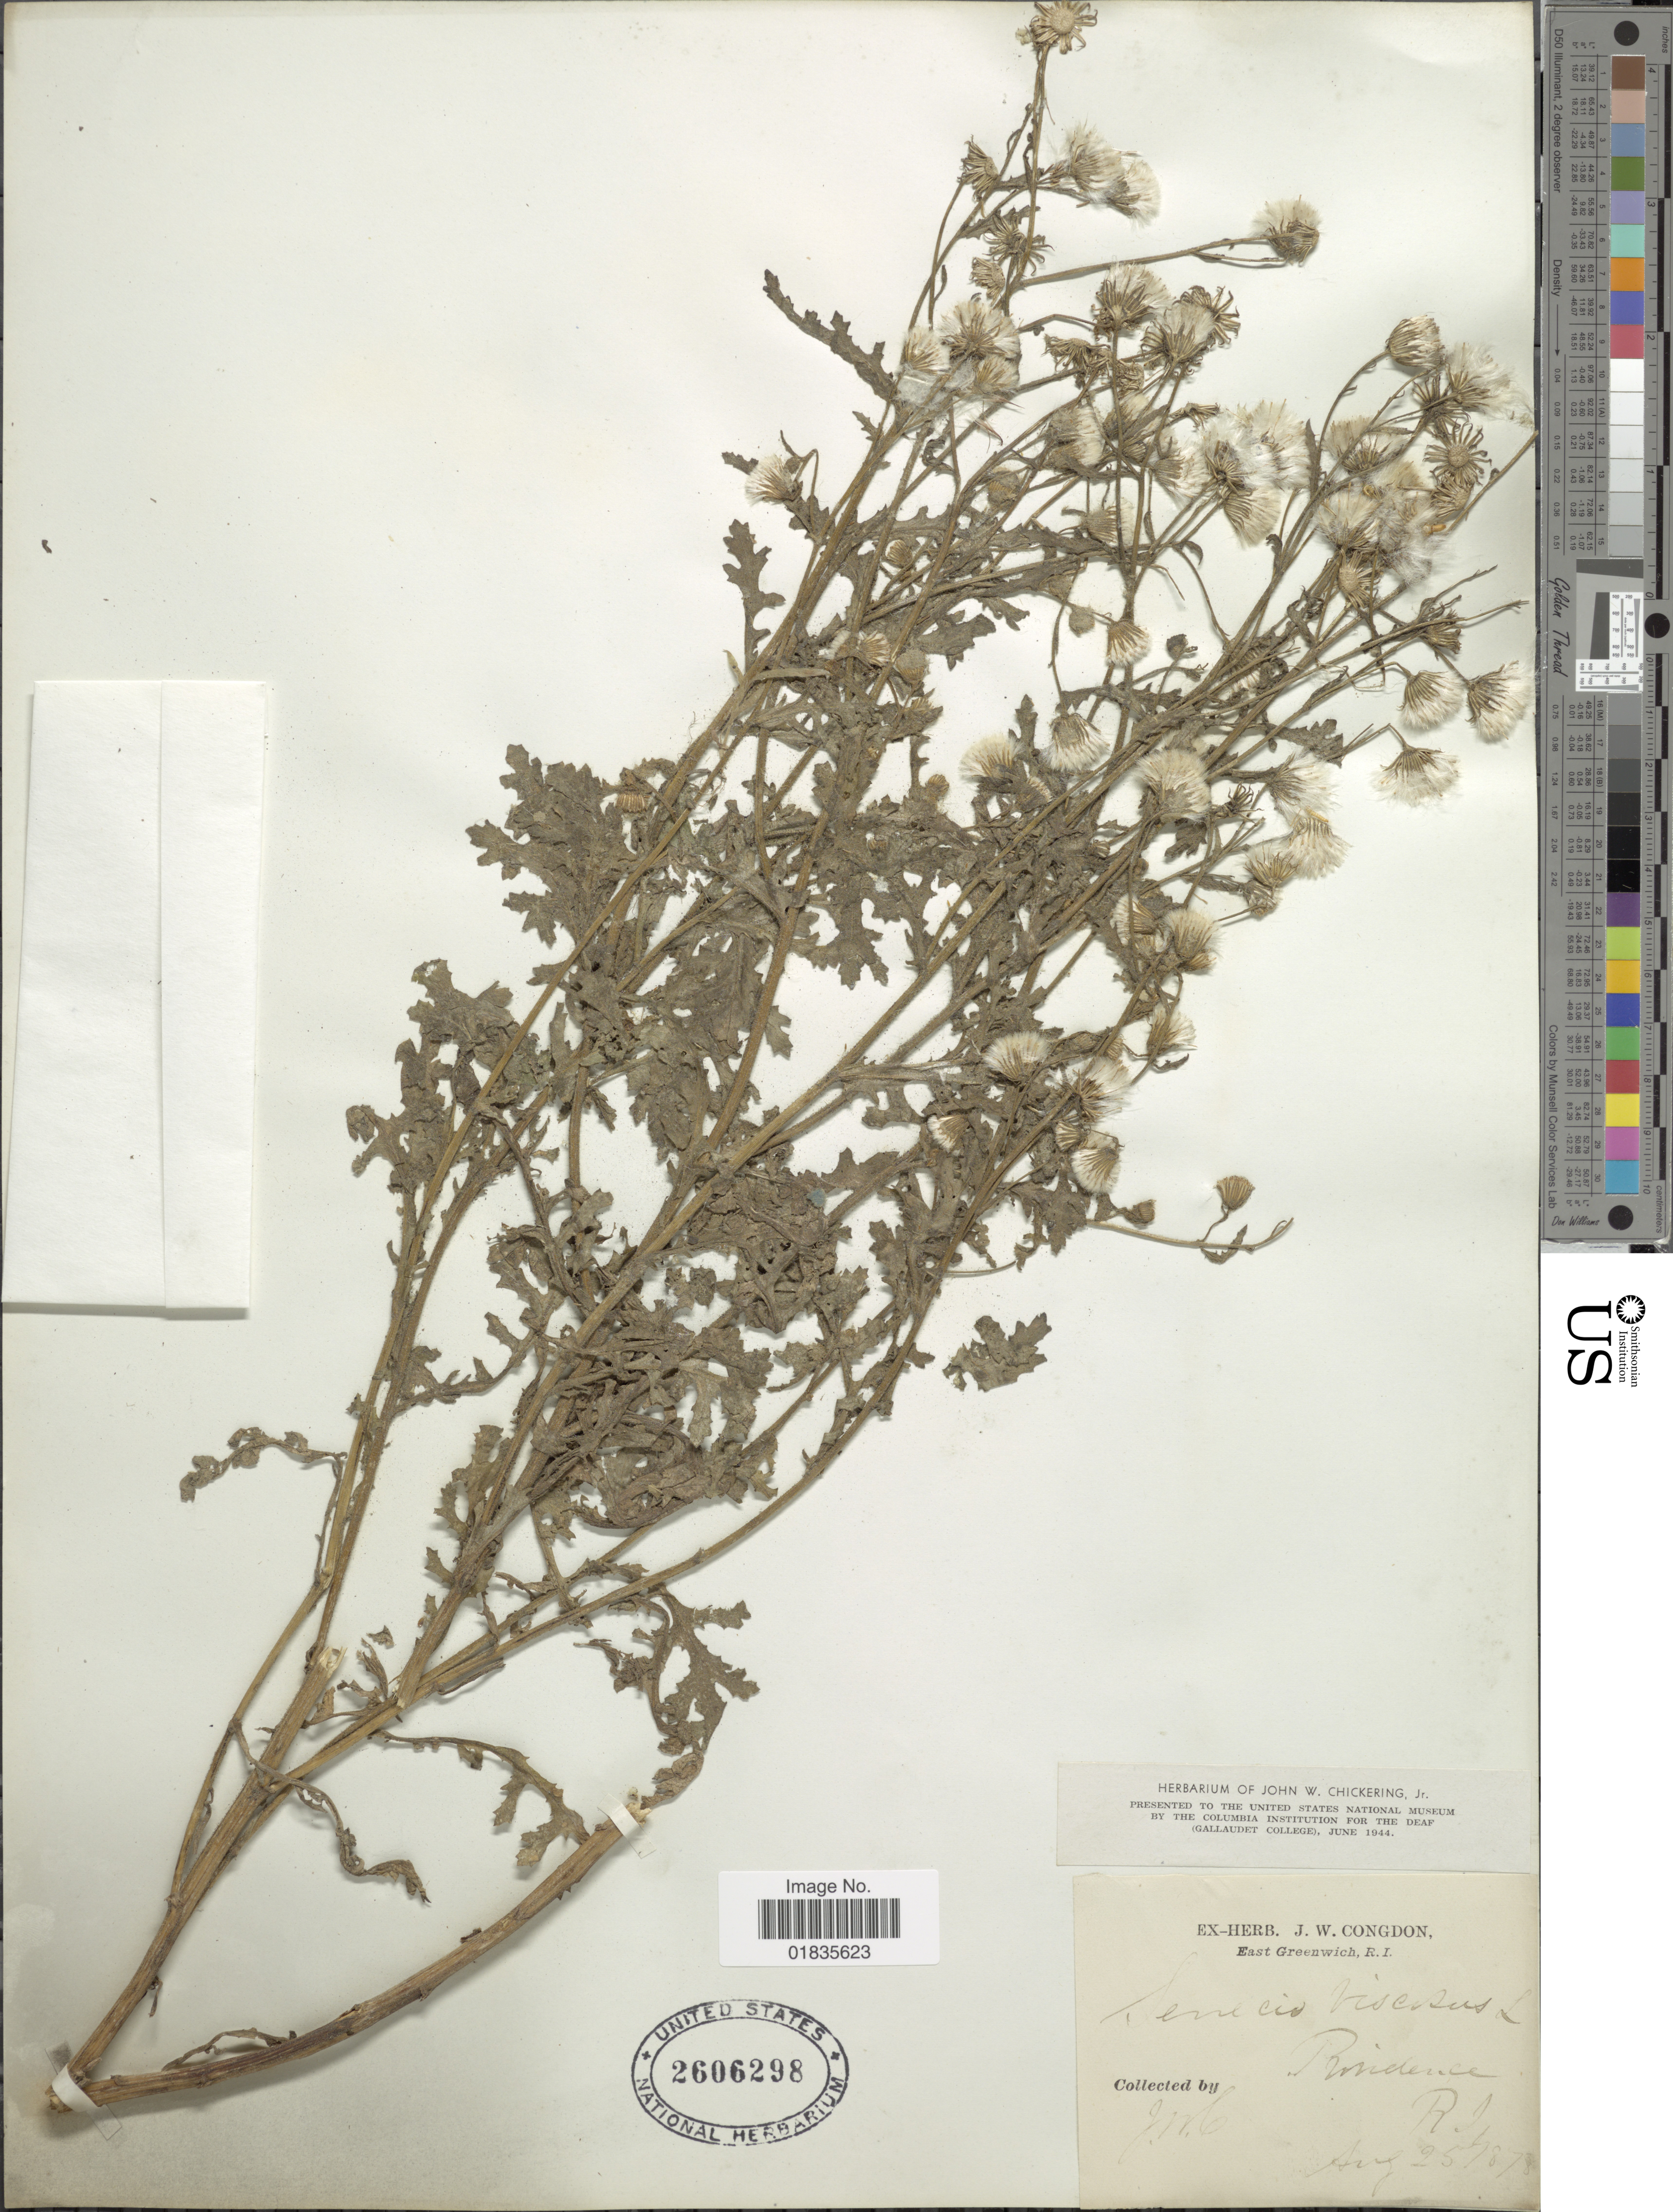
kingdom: Plantae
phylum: Tracheophyta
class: Magnoliopsida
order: Asterales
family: Asteraceae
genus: Senecio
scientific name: Senecio viscosus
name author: L.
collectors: J. W. Congdon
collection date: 1878-08-25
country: United States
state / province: Rhode Island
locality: Providence.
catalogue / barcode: US 2606298